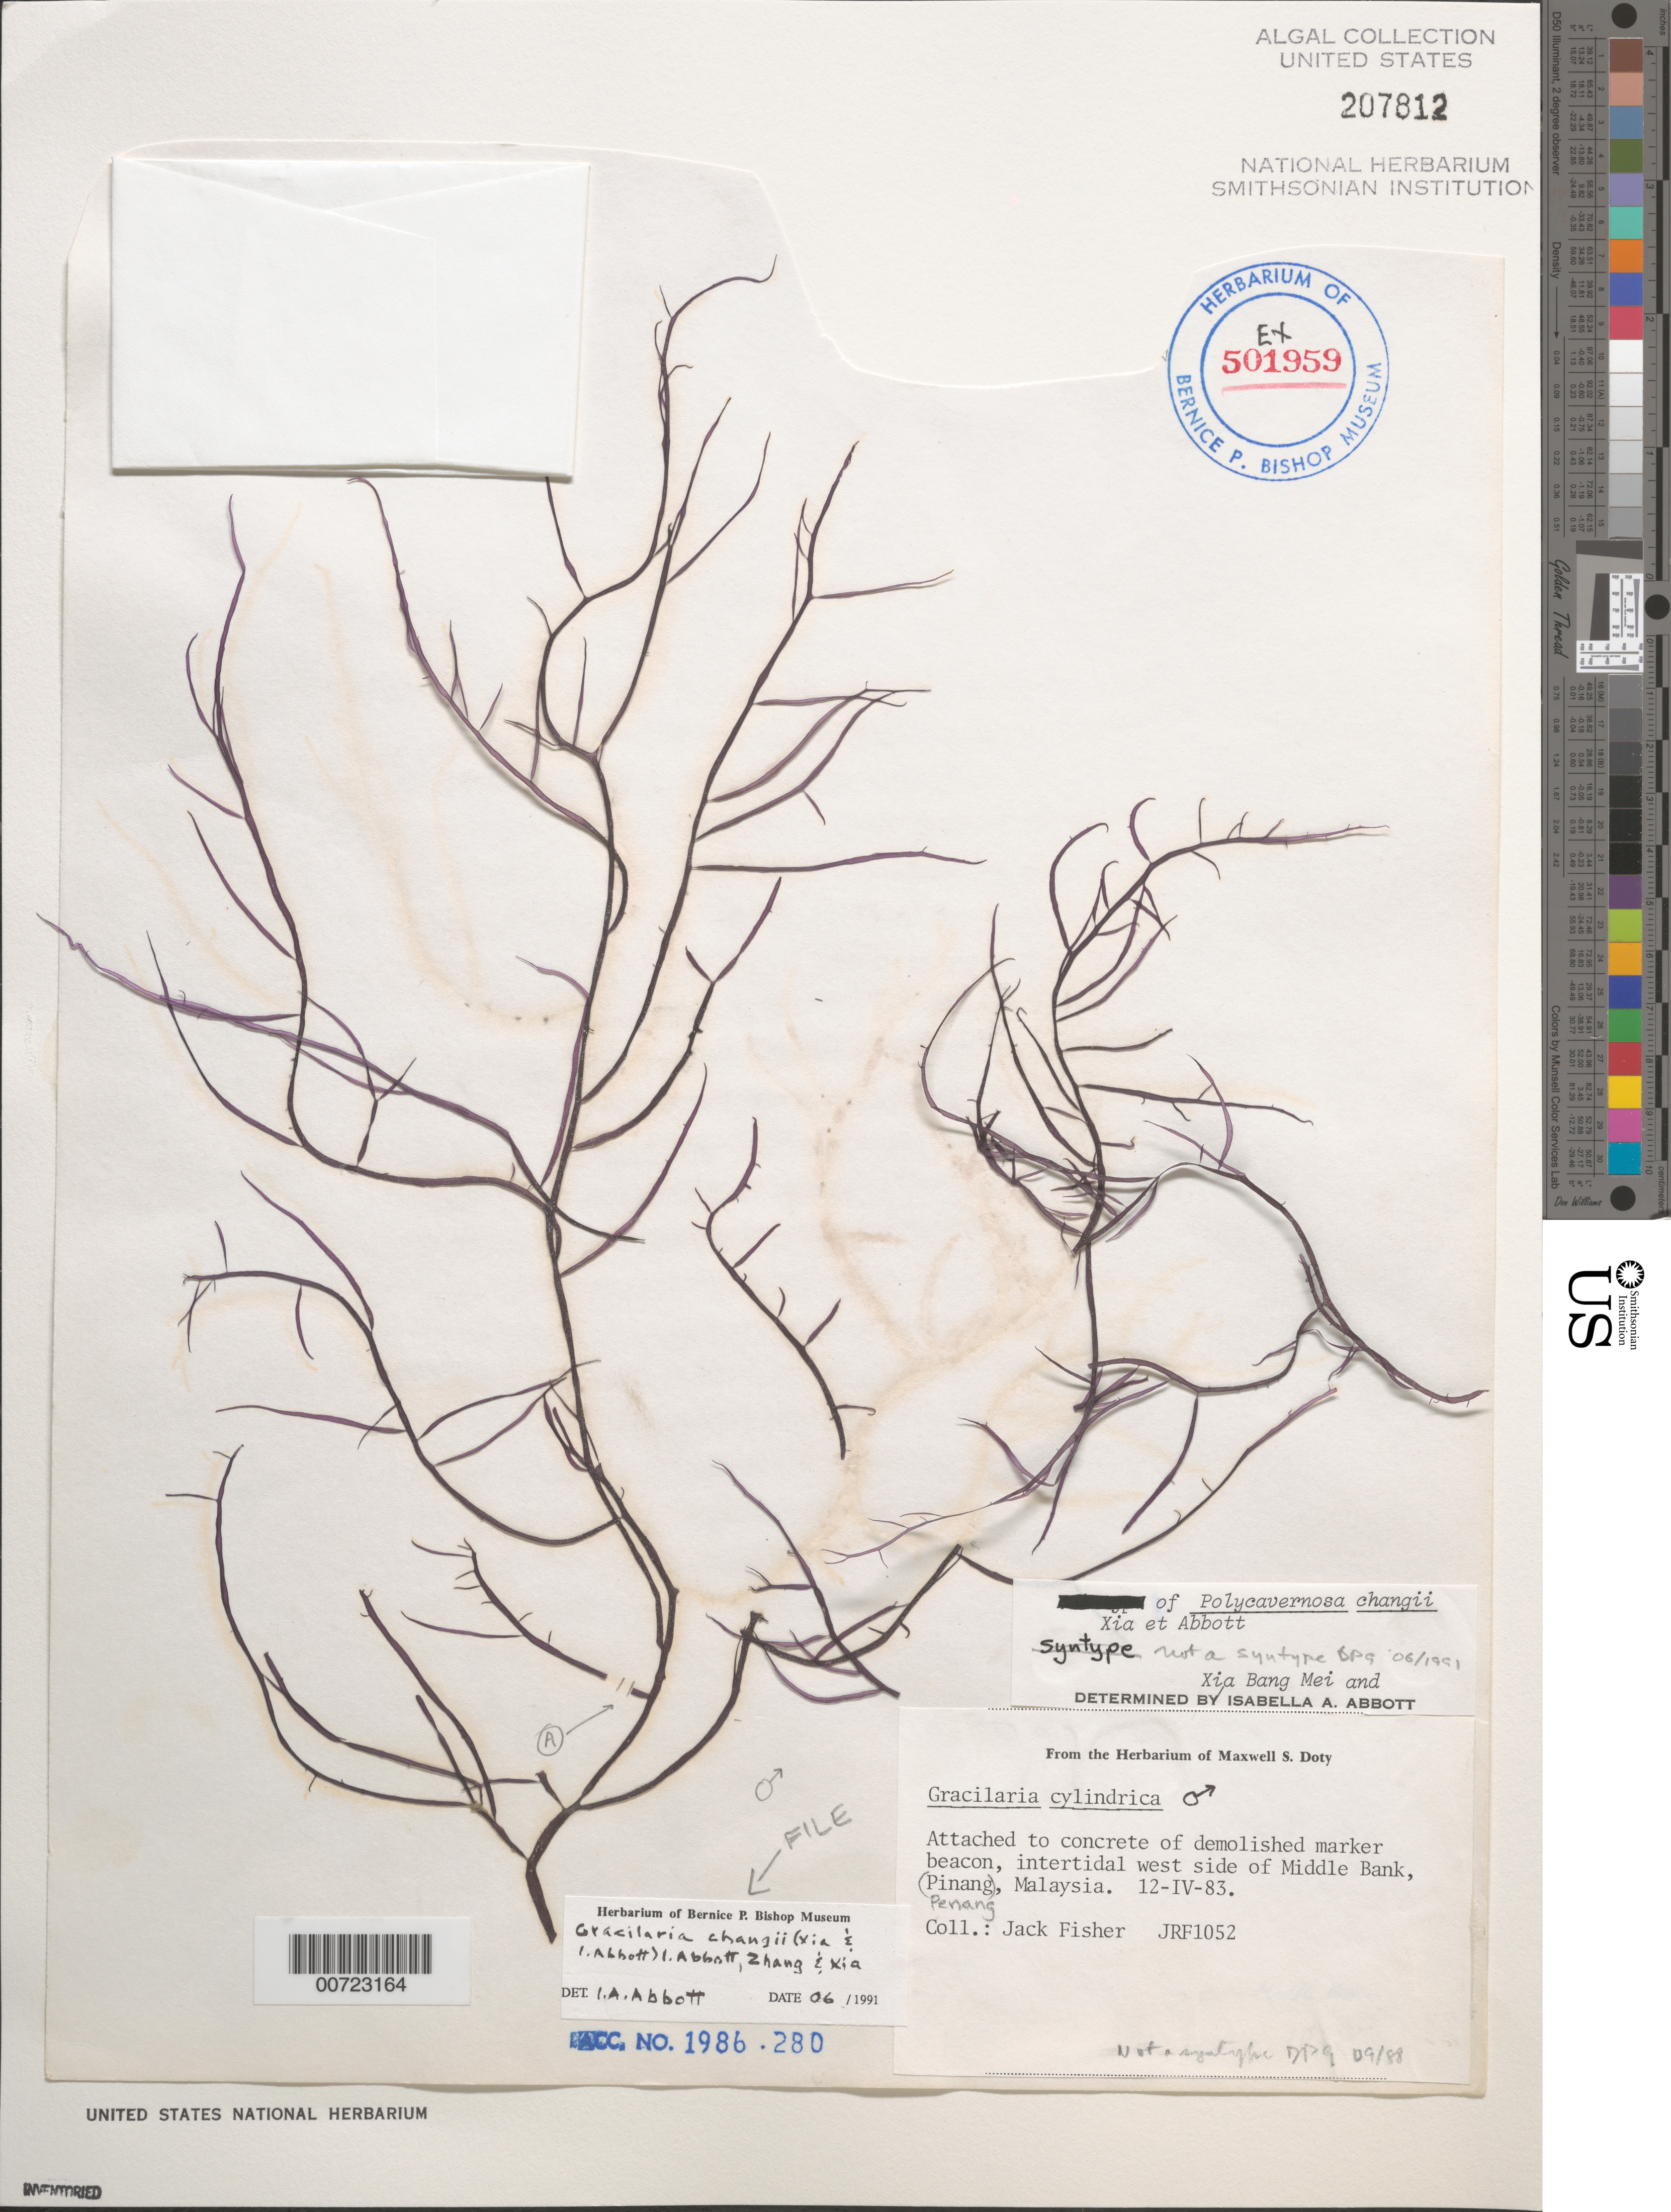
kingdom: Plantae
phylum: Rhodophyta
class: Florideophyceae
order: Gracilariales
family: Gracilariaceae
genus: Gracilaria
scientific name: Gracilaria changii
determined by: Abbott, Isabella A.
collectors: J. Fisher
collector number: JRF 1052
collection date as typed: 12 Apr 1983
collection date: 1983-04-12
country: Malaysia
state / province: Pinang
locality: Middle Bank, Penang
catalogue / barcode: US 207812